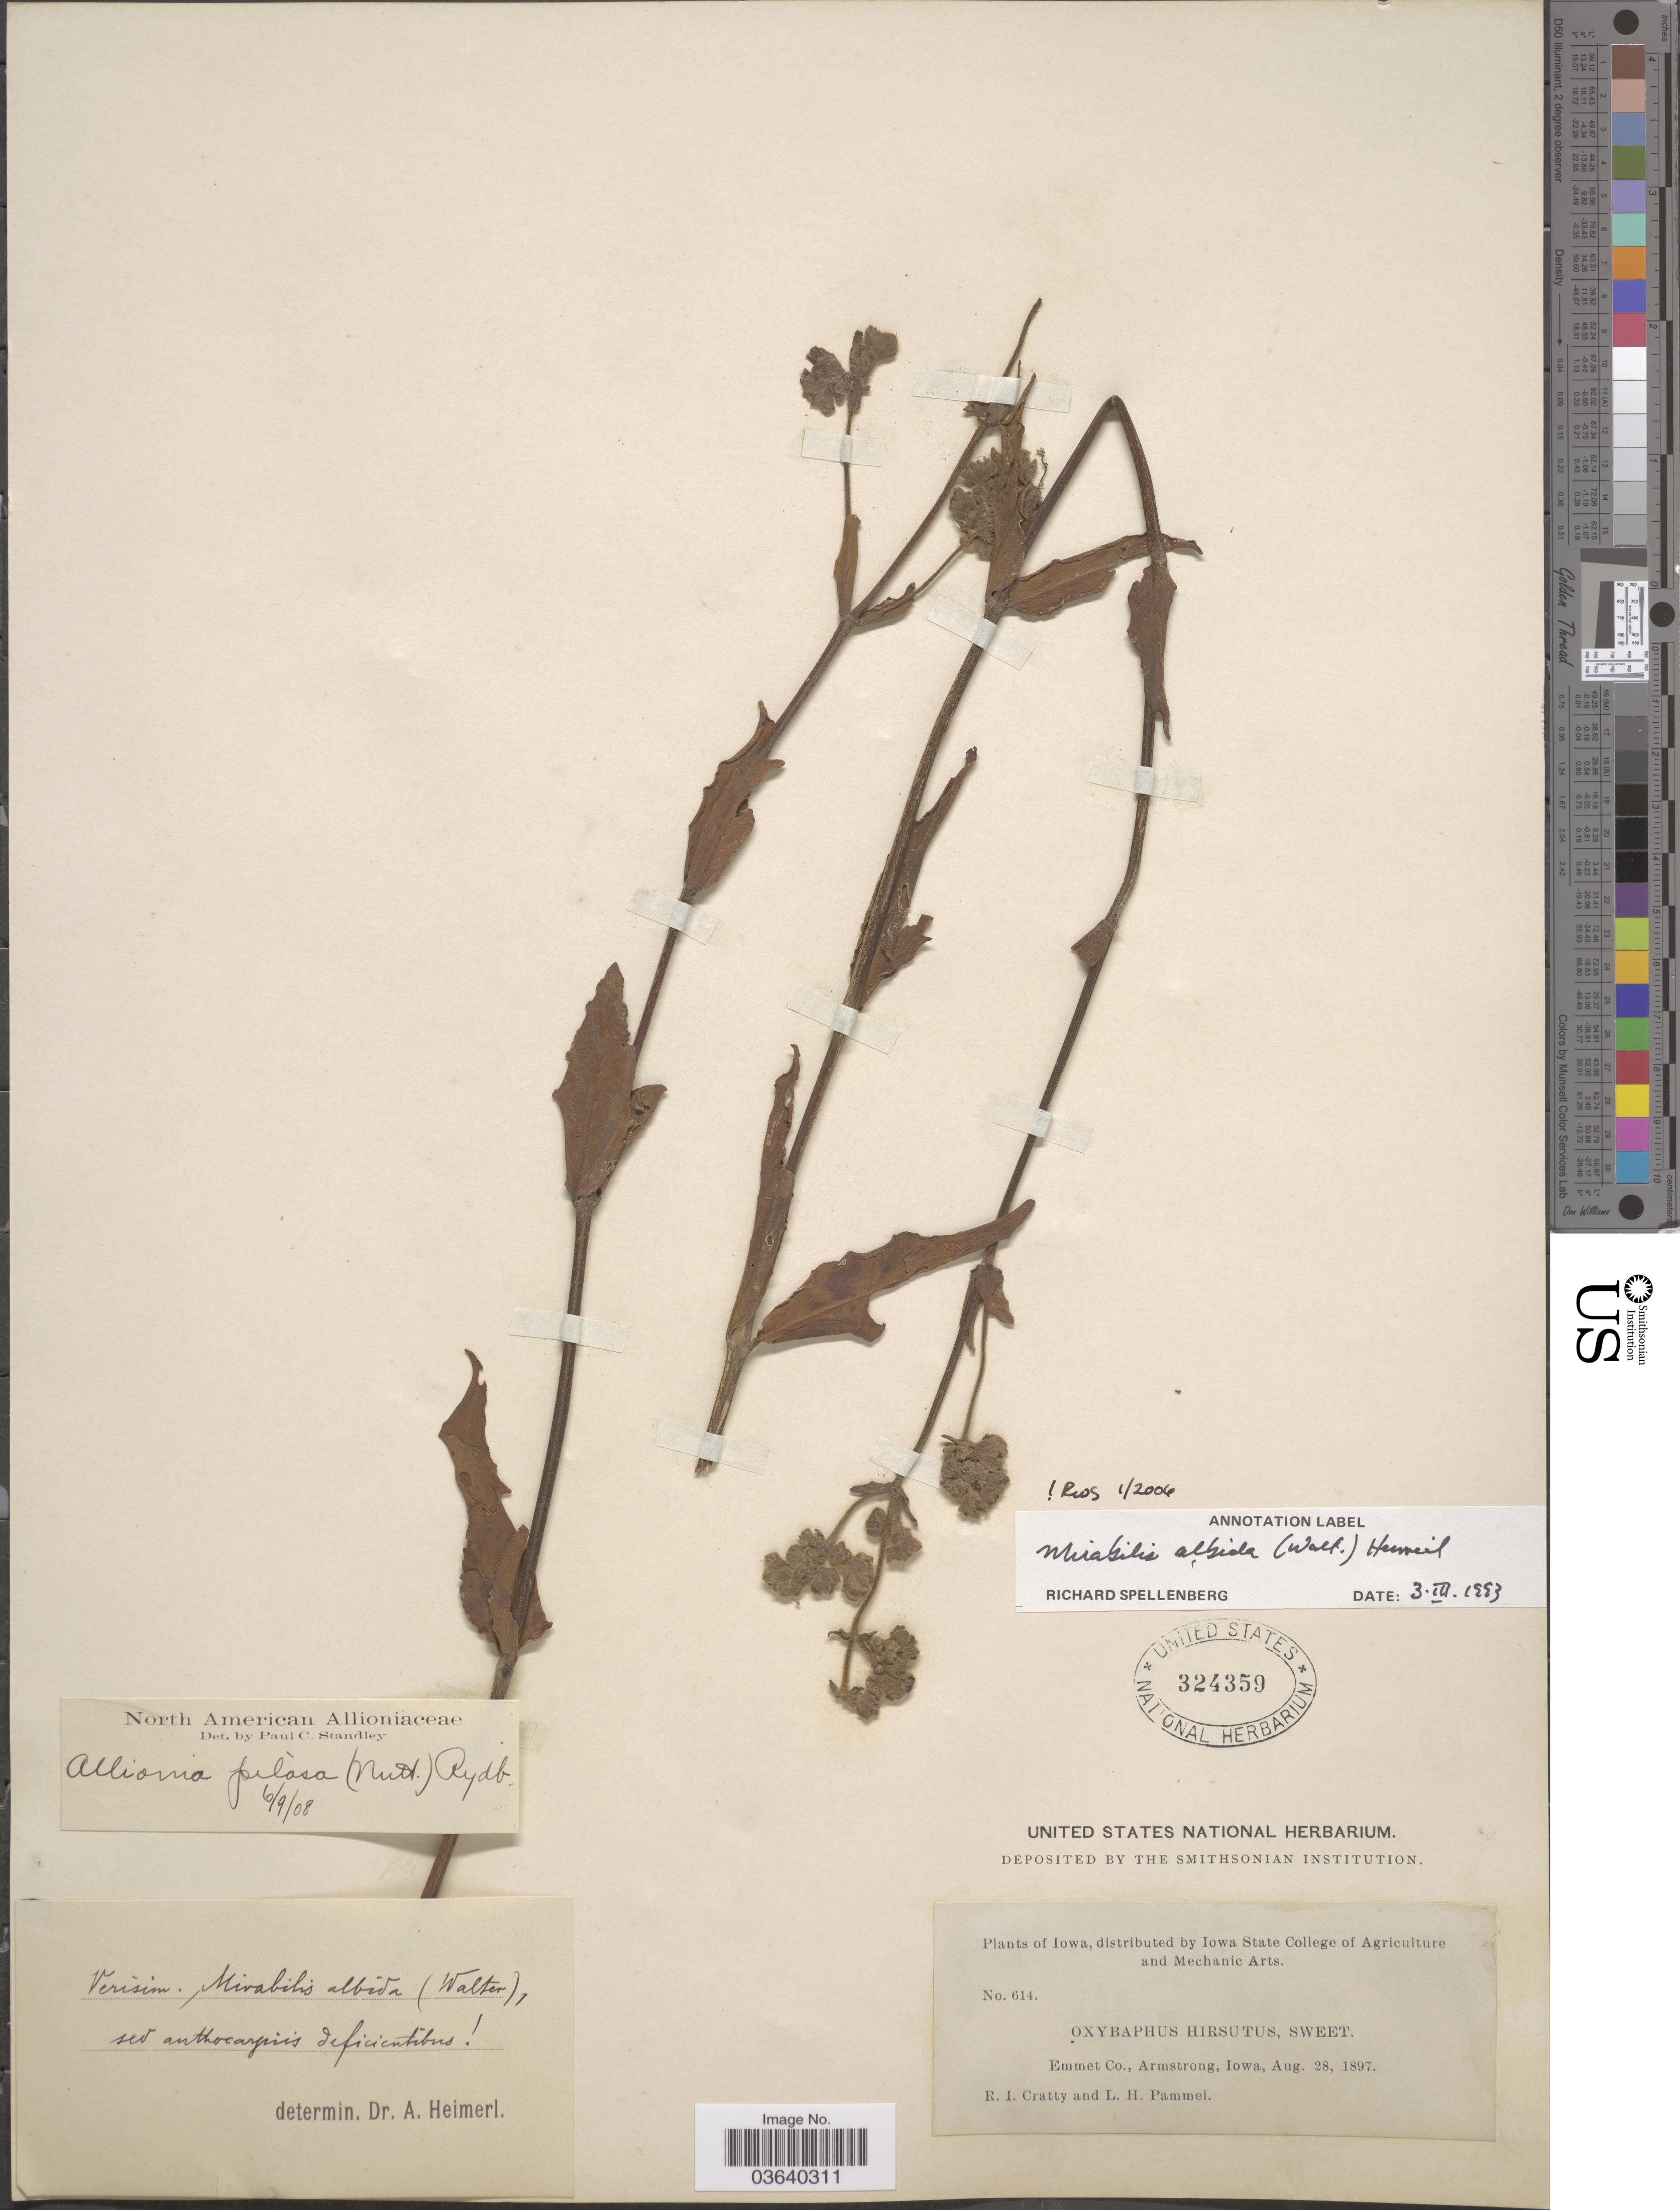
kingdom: Plantae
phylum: Tracheophyta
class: Magnoliopsida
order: Caryophyllales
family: Nyctaginaceae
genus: Mirabilis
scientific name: Mirabilis albida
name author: (Walter) Heimerl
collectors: R. Cratty & L. Pammel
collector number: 614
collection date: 1897-08-28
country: United States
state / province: Iowa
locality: Emmet Co., Armstrong.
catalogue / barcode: US 324359